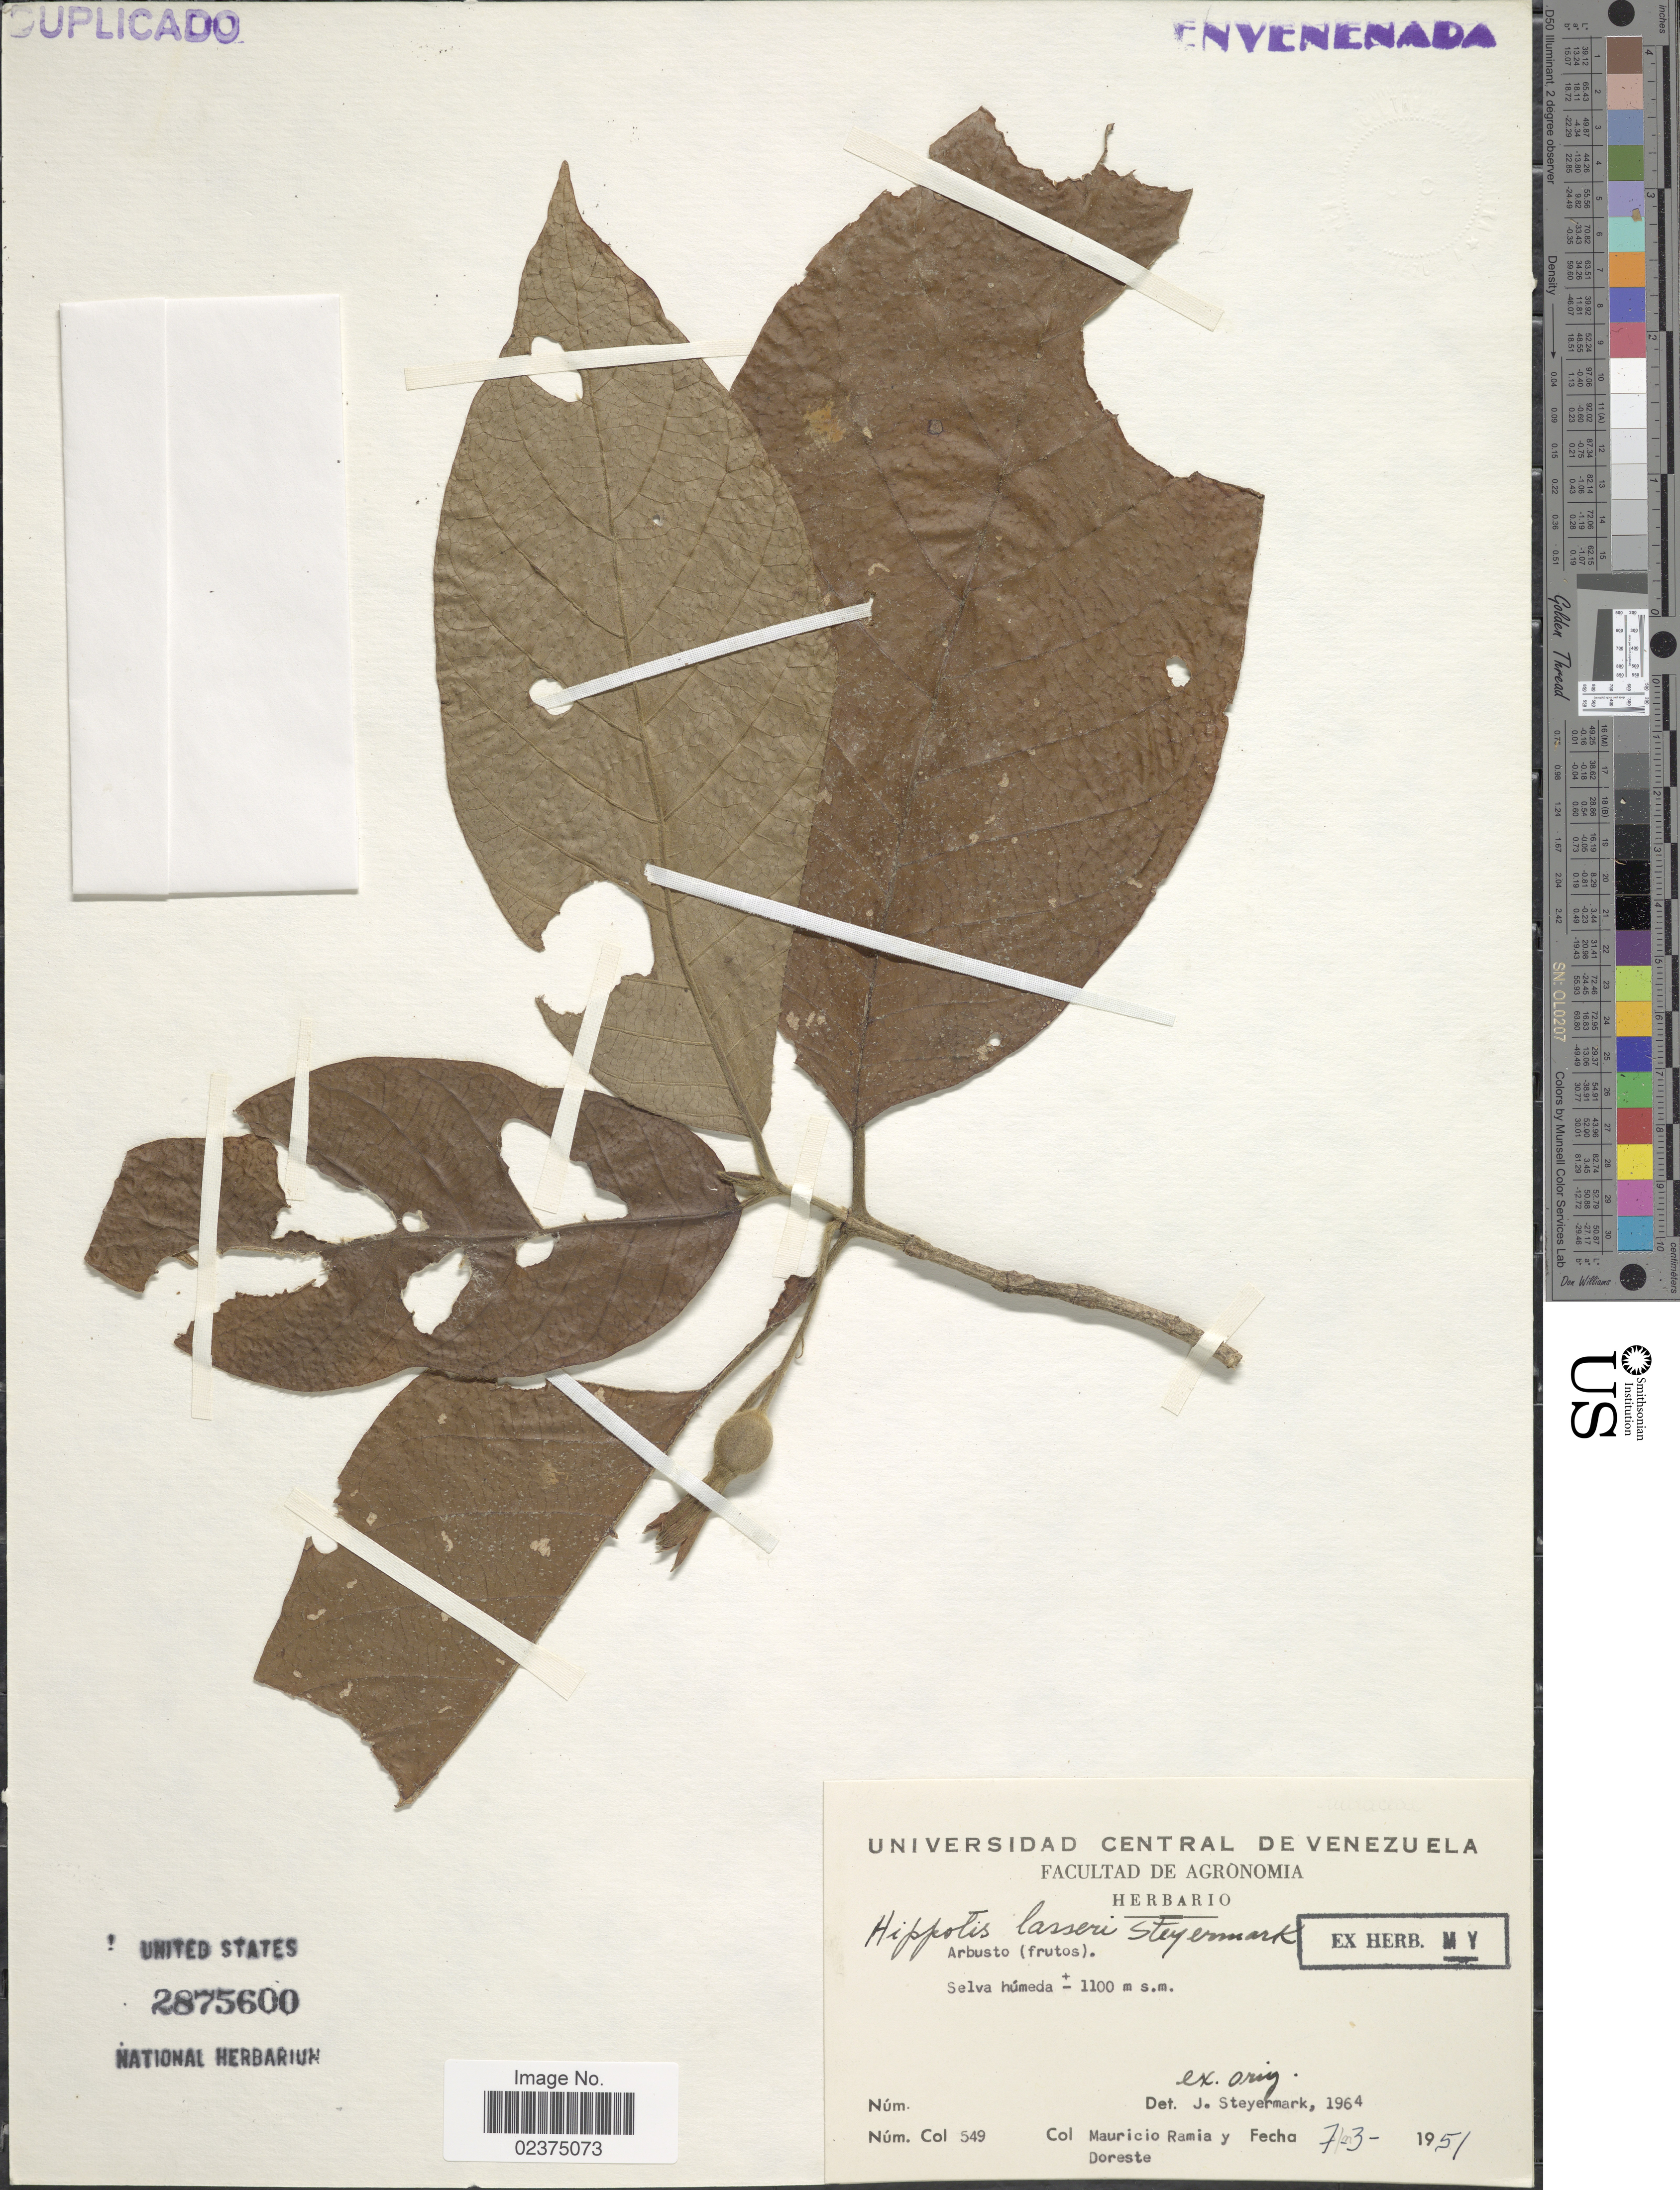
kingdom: Plantae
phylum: Tracheophyta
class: Magnoliopsida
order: Gentianales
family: Rubiaceae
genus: Hippotis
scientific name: Hippotis lasseri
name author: Steyerm.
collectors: M. Ramia & Doreste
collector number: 549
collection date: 1951-03-07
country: Venezuela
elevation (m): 1100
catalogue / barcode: US 2875600